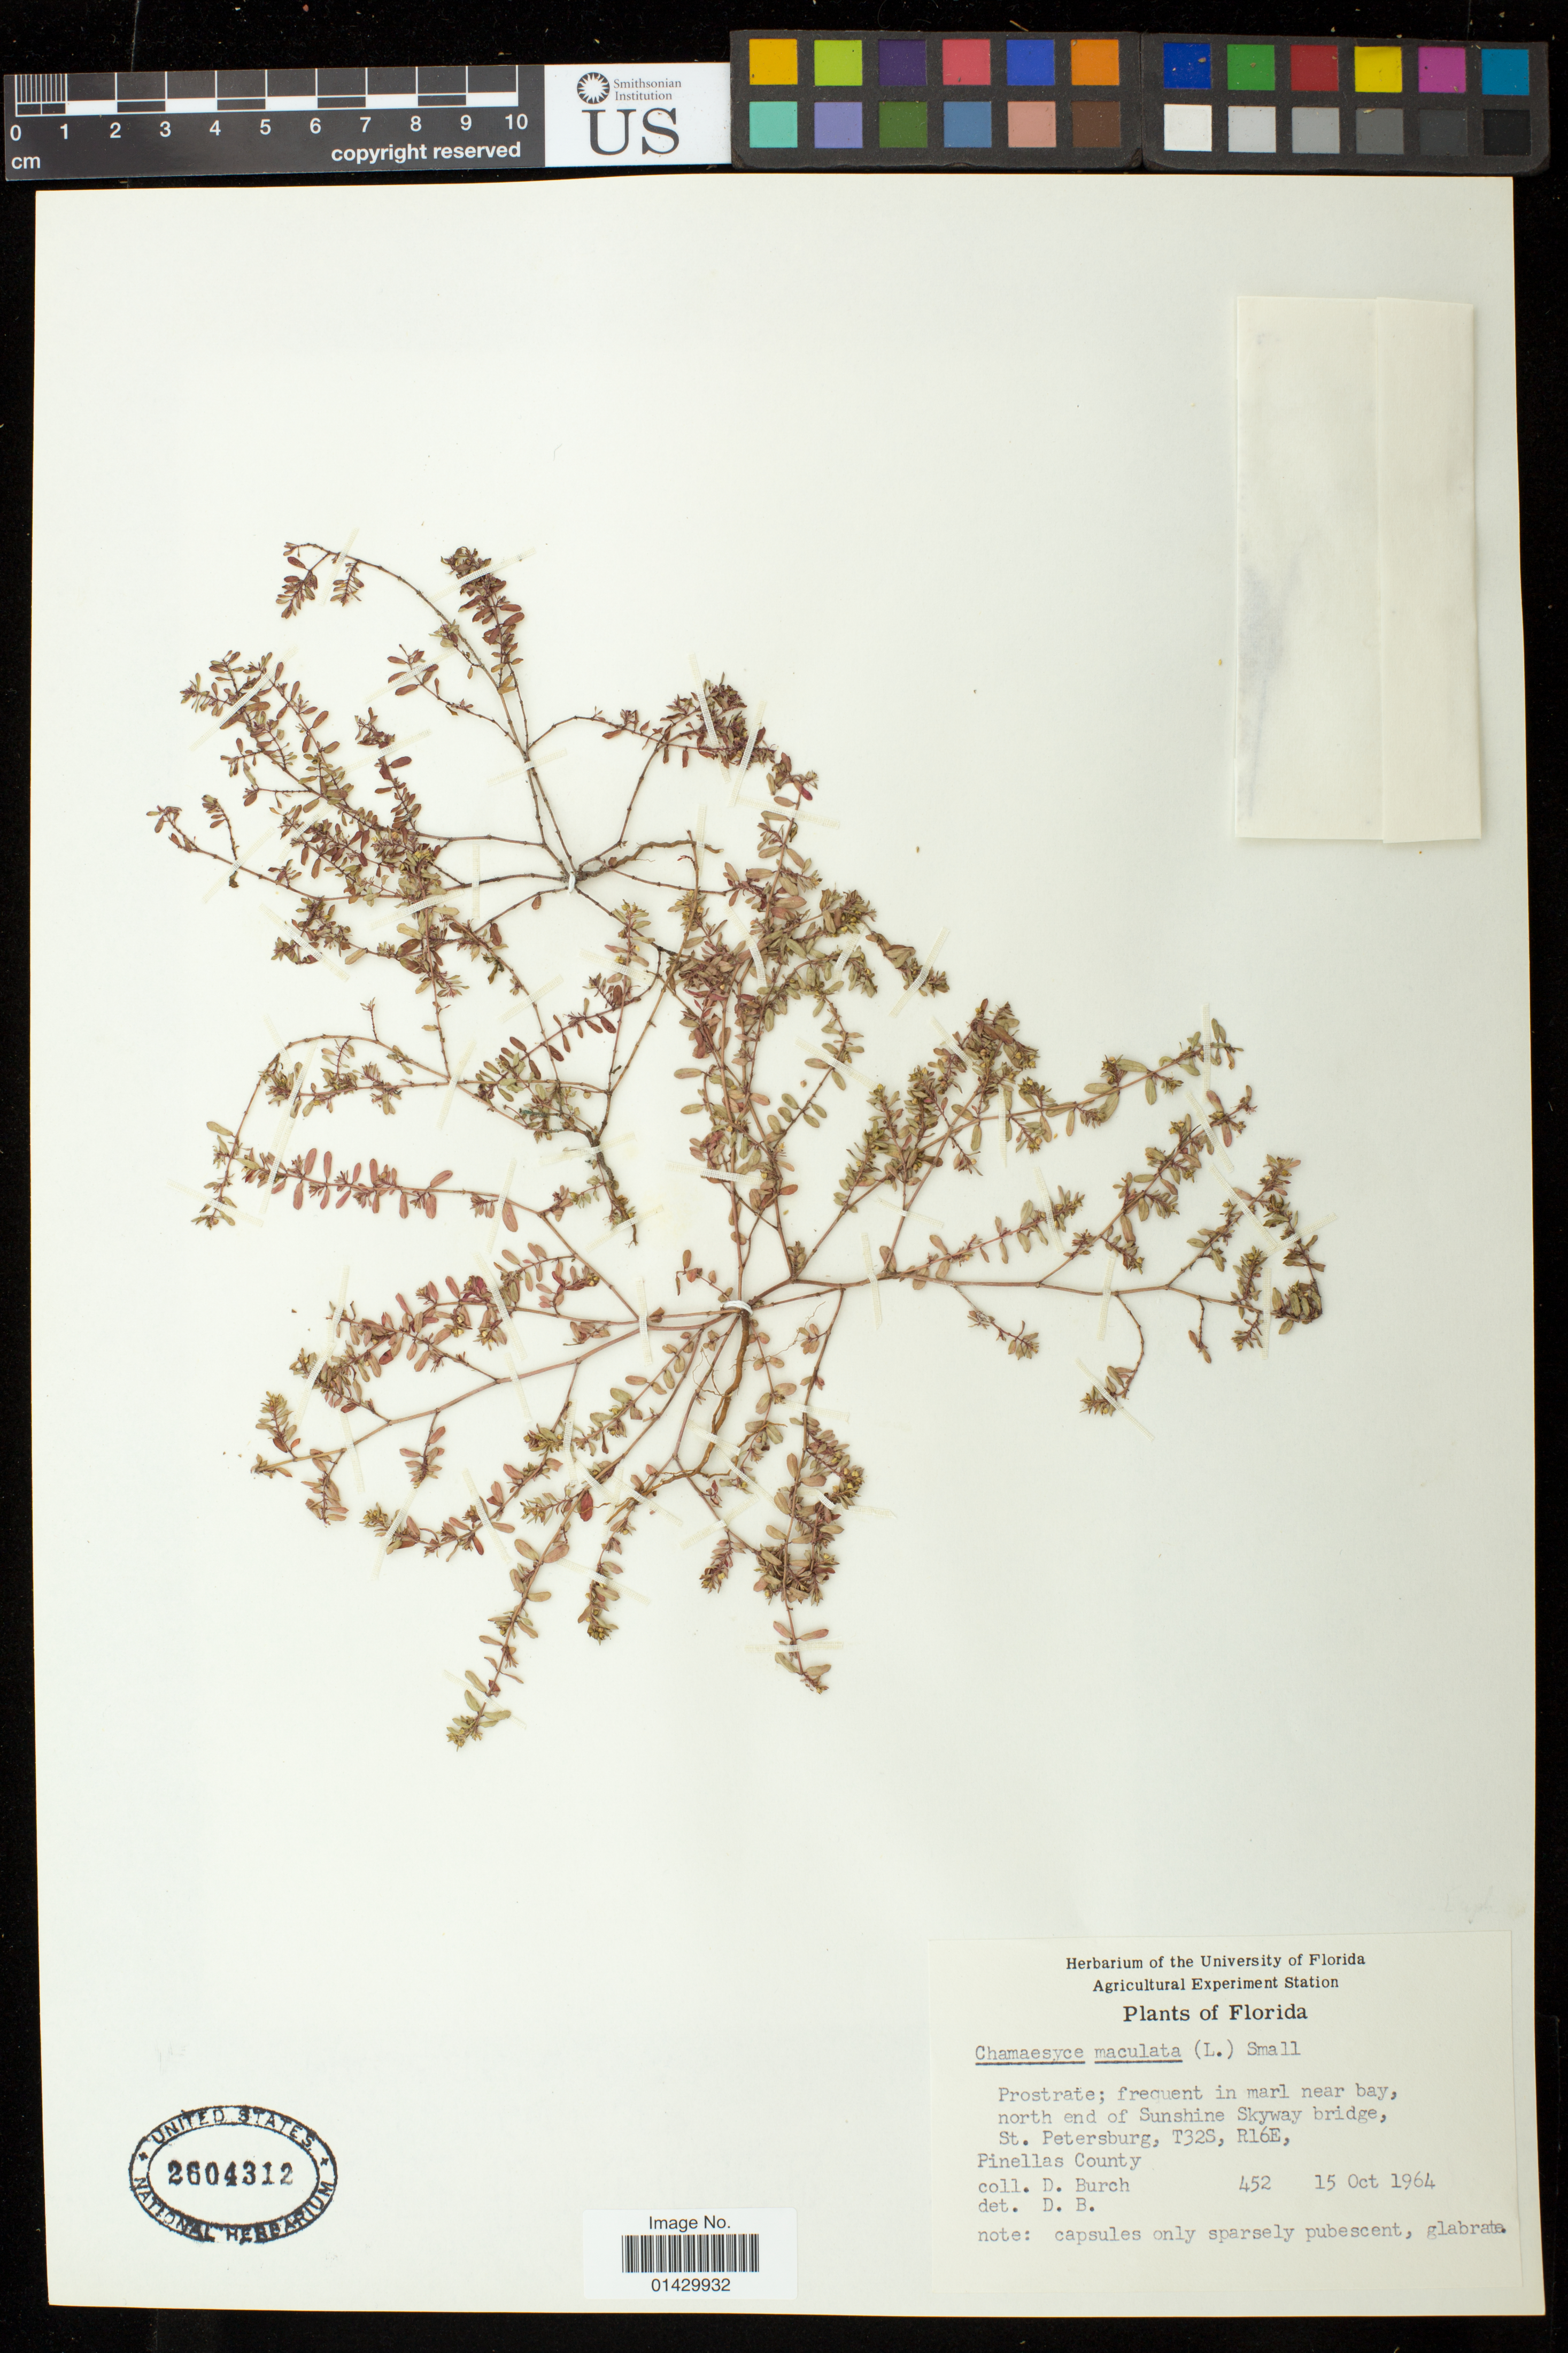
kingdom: Plantae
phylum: Tracheophyta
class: Magnoliopsida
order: Malpighiales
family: Euphorbiaceae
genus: Euphorbia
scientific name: Euphorbia maculata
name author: L.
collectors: D. Burch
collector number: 452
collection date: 1964-10-15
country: United States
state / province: Florida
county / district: Pinellas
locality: In marl near bay, north end of Sunshine Skyway bridge, St. Petersburg, T32S, R16E, Pinellas County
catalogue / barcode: US 2604312